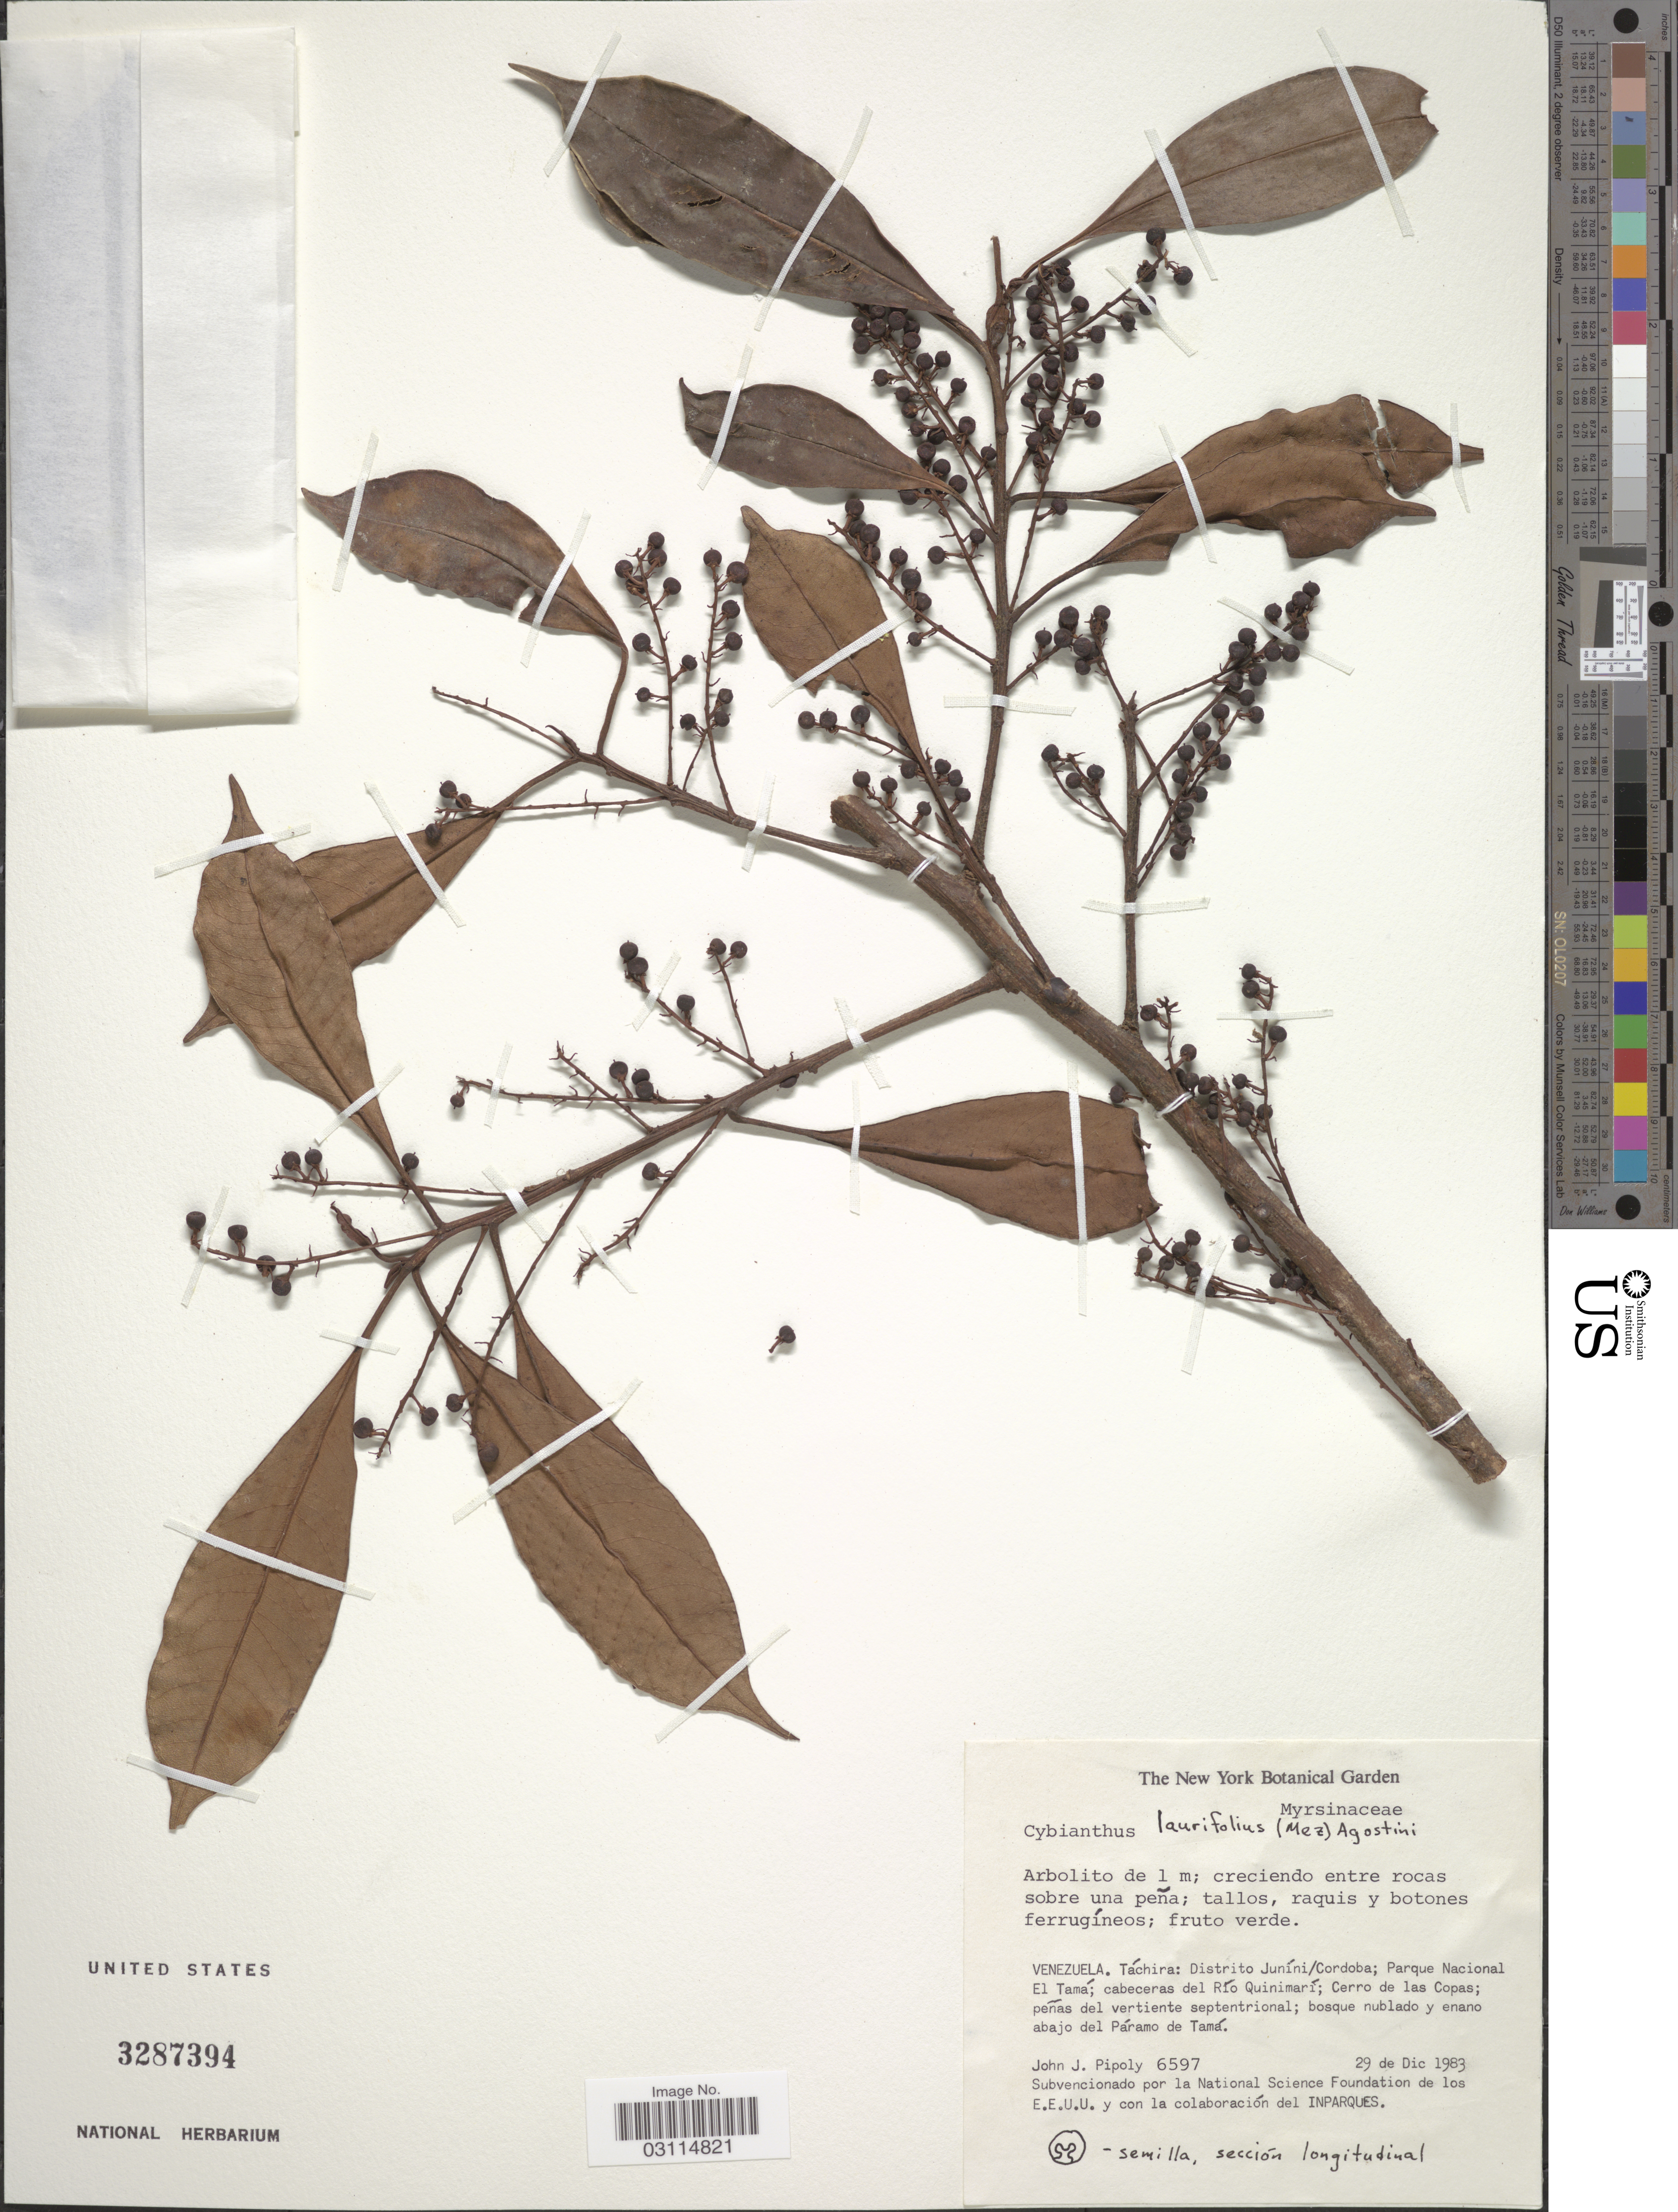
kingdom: Plantae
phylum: Tracheophyta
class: Magnoliopsida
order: Ericales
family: Primulaceae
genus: Cybianthus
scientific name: Cybianthus laurifolius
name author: (Mez) G. Agostini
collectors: J. J. Pipoly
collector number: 6597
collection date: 1983-12-29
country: Venezuela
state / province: Tachira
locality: Distrito Juníni/ Cordoba; Parque Nacional del Tamá; cabeceras del Río Quinimarí; Cerro de las Copas. Bosque nublado y enano abajo del Páramo de Tamá.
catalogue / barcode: US 3287394